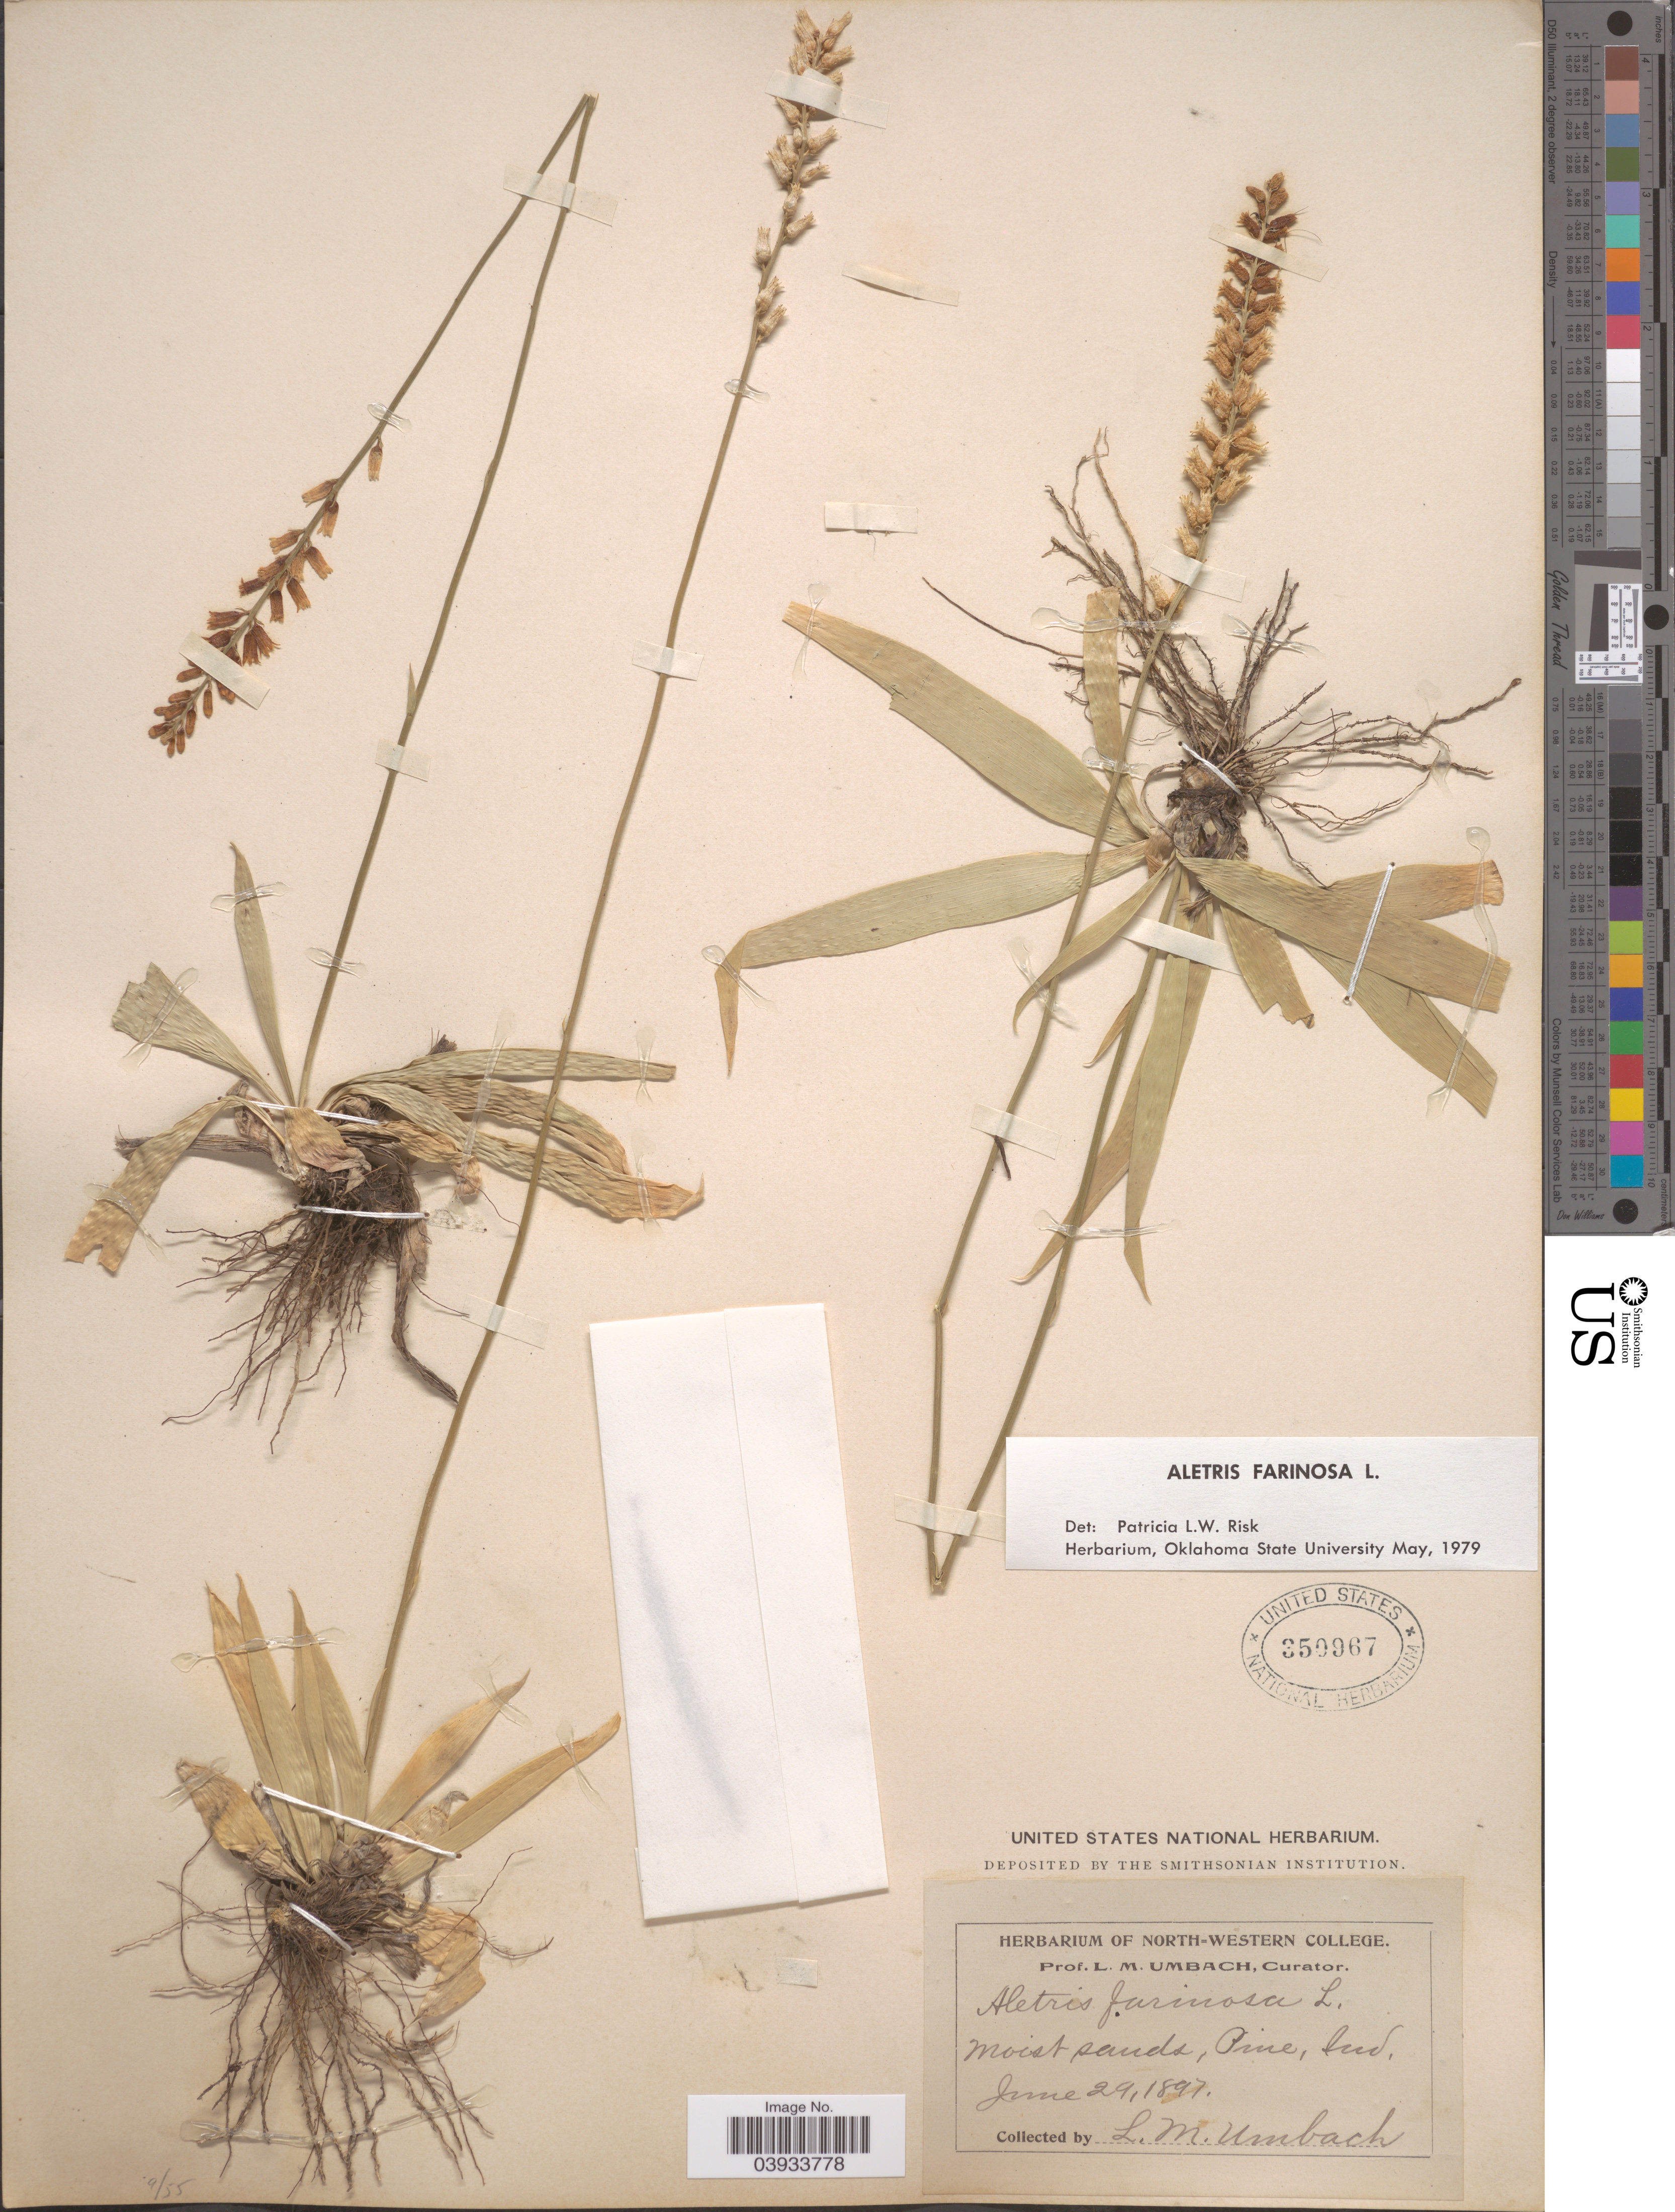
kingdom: Plantae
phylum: Tracheophyta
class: Liliopsida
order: Dioscoreales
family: Nartheciaceae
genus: Aletris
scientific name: Aletris farinosa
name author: L.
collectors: L. M. Umbach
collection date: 1897-06-29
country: United States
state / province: Indiana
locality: Pine.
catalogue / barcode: US 350967